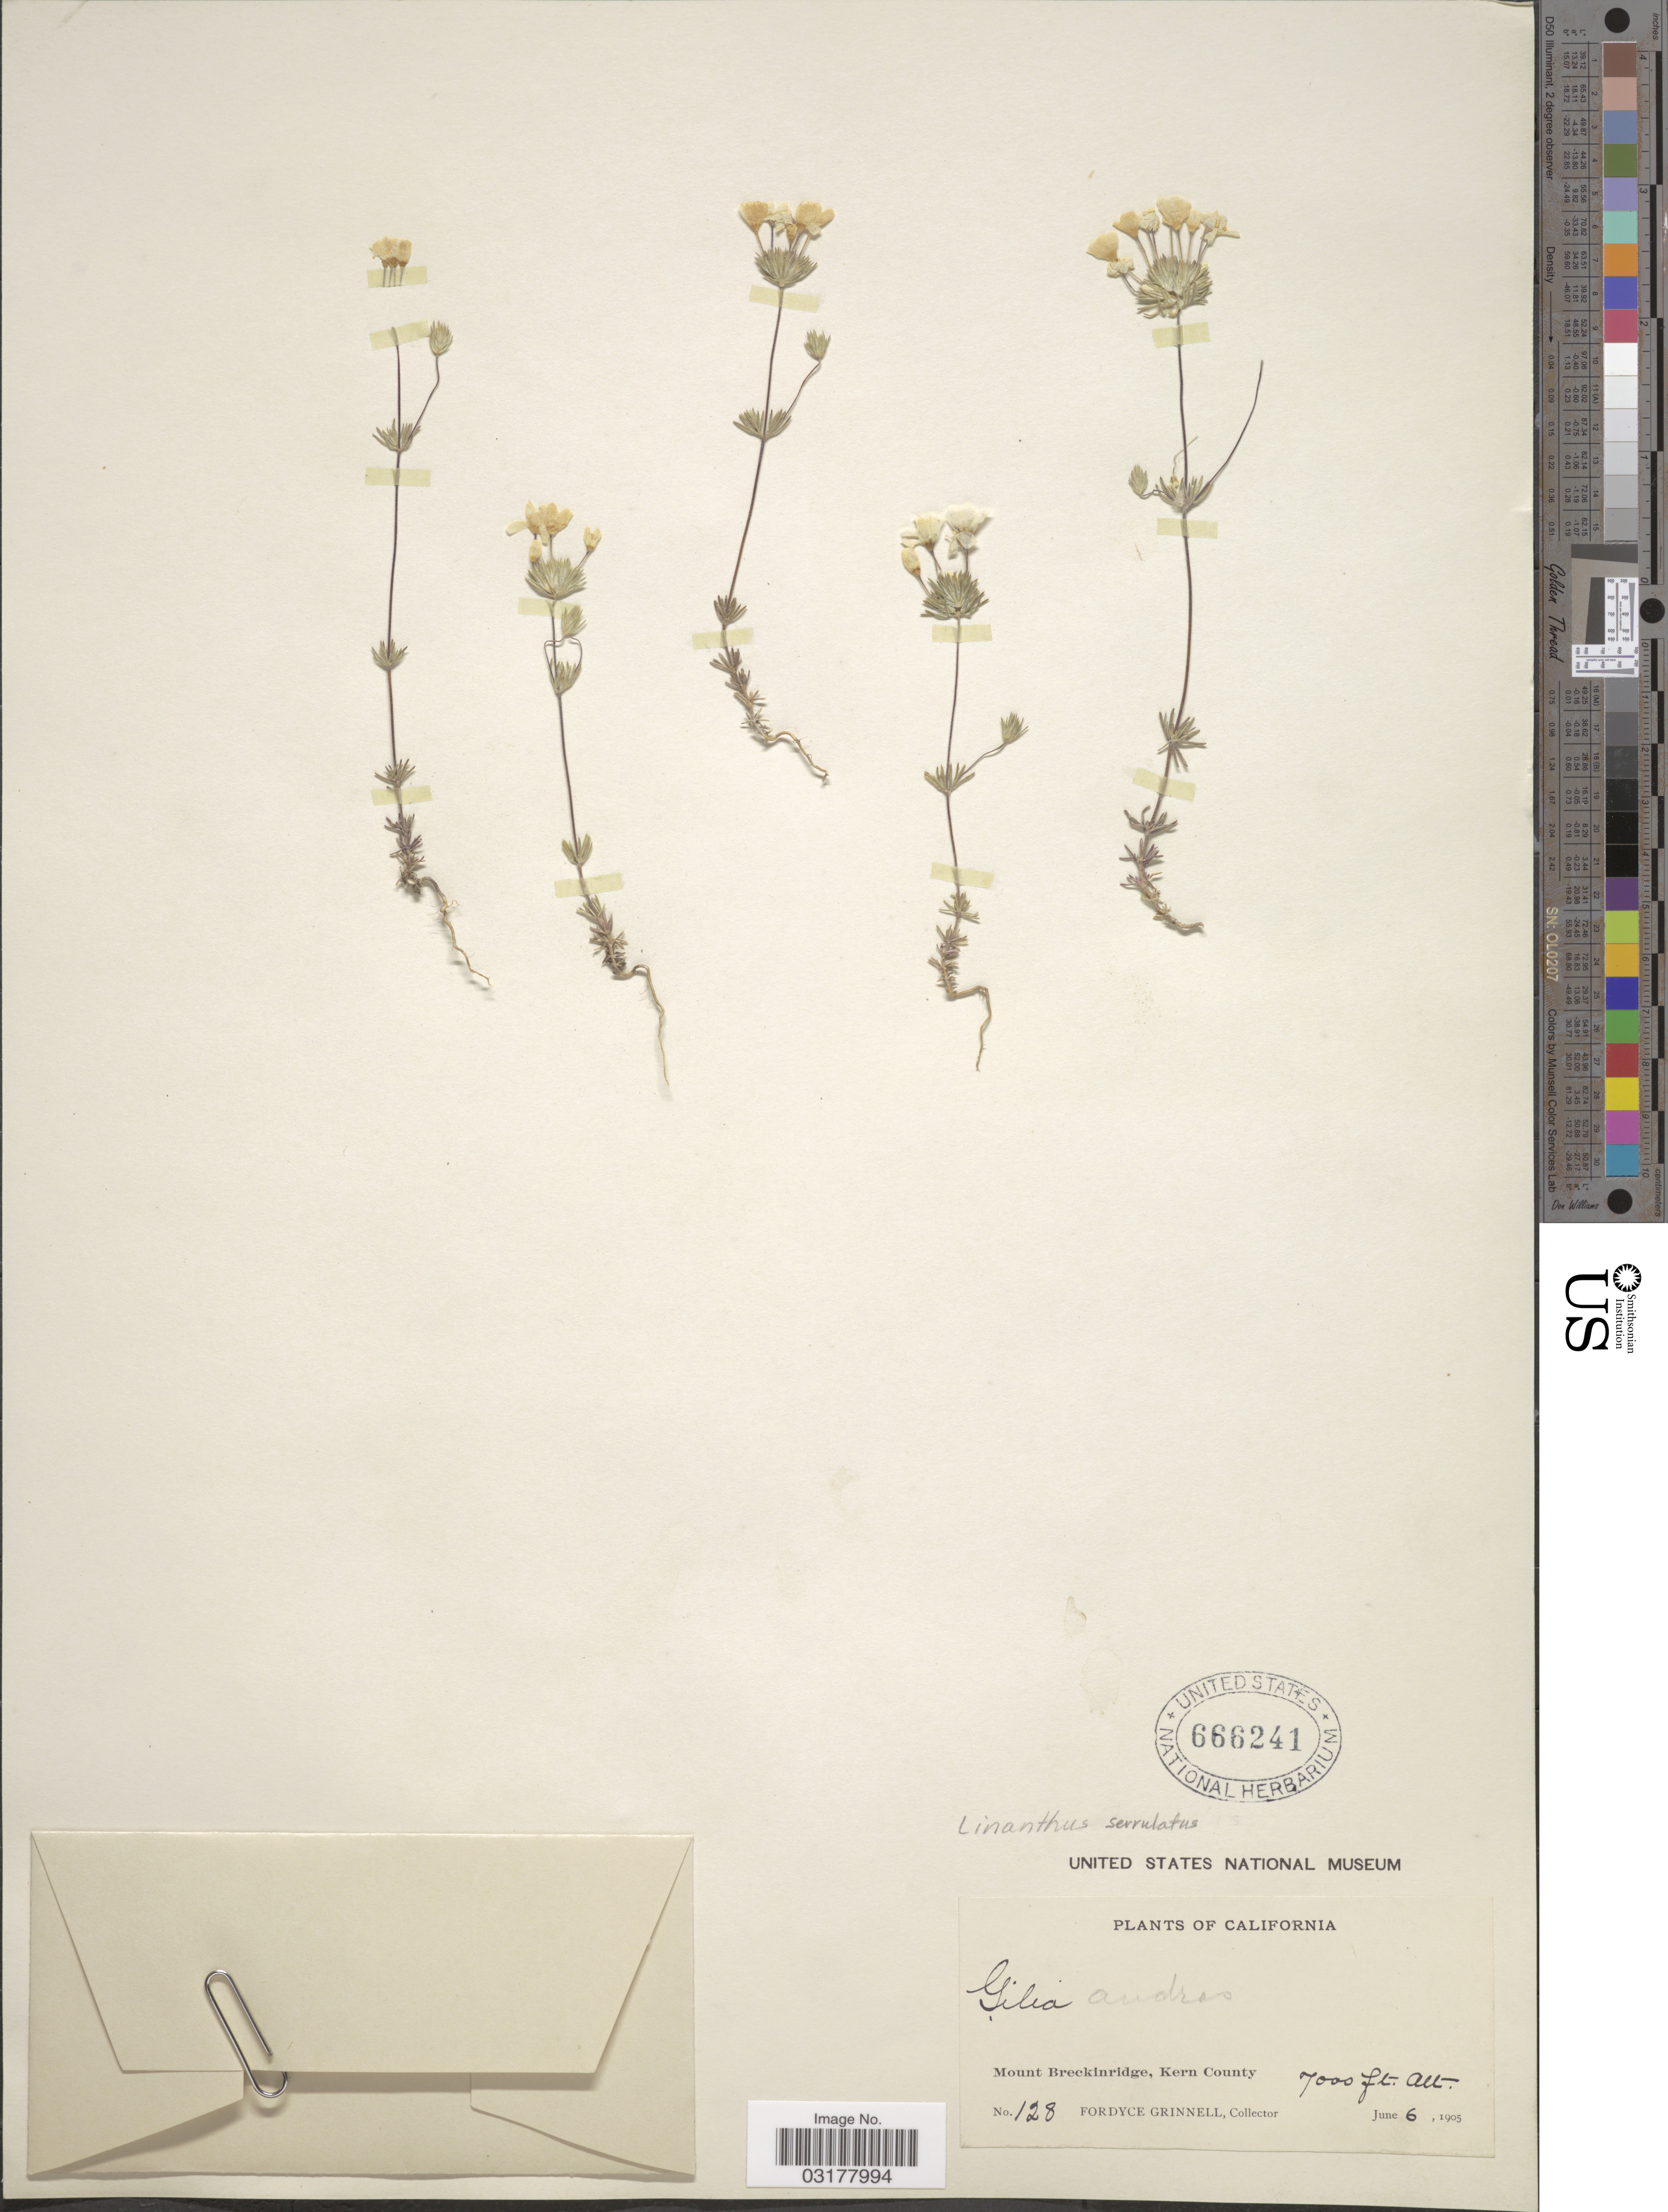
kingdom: Plantae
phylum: Tracheophyta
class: Magnoliopsida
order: Ericales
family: Polemoniaceae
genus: Leptosiphon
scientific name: Leptosiphon nudatus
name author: (Greene) J.M. Porter & L.A. Johnson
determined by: Strong, Mark T., (BOT), Smithsonian Institution - National Museum of Natural History (UNITED STATES)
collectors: F. Grinnell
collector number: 128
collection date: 1905-06-06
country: United States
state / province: California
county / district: Kern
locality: Mount Breckinridge, Kern County.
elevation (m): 2134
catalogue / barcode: US 666241